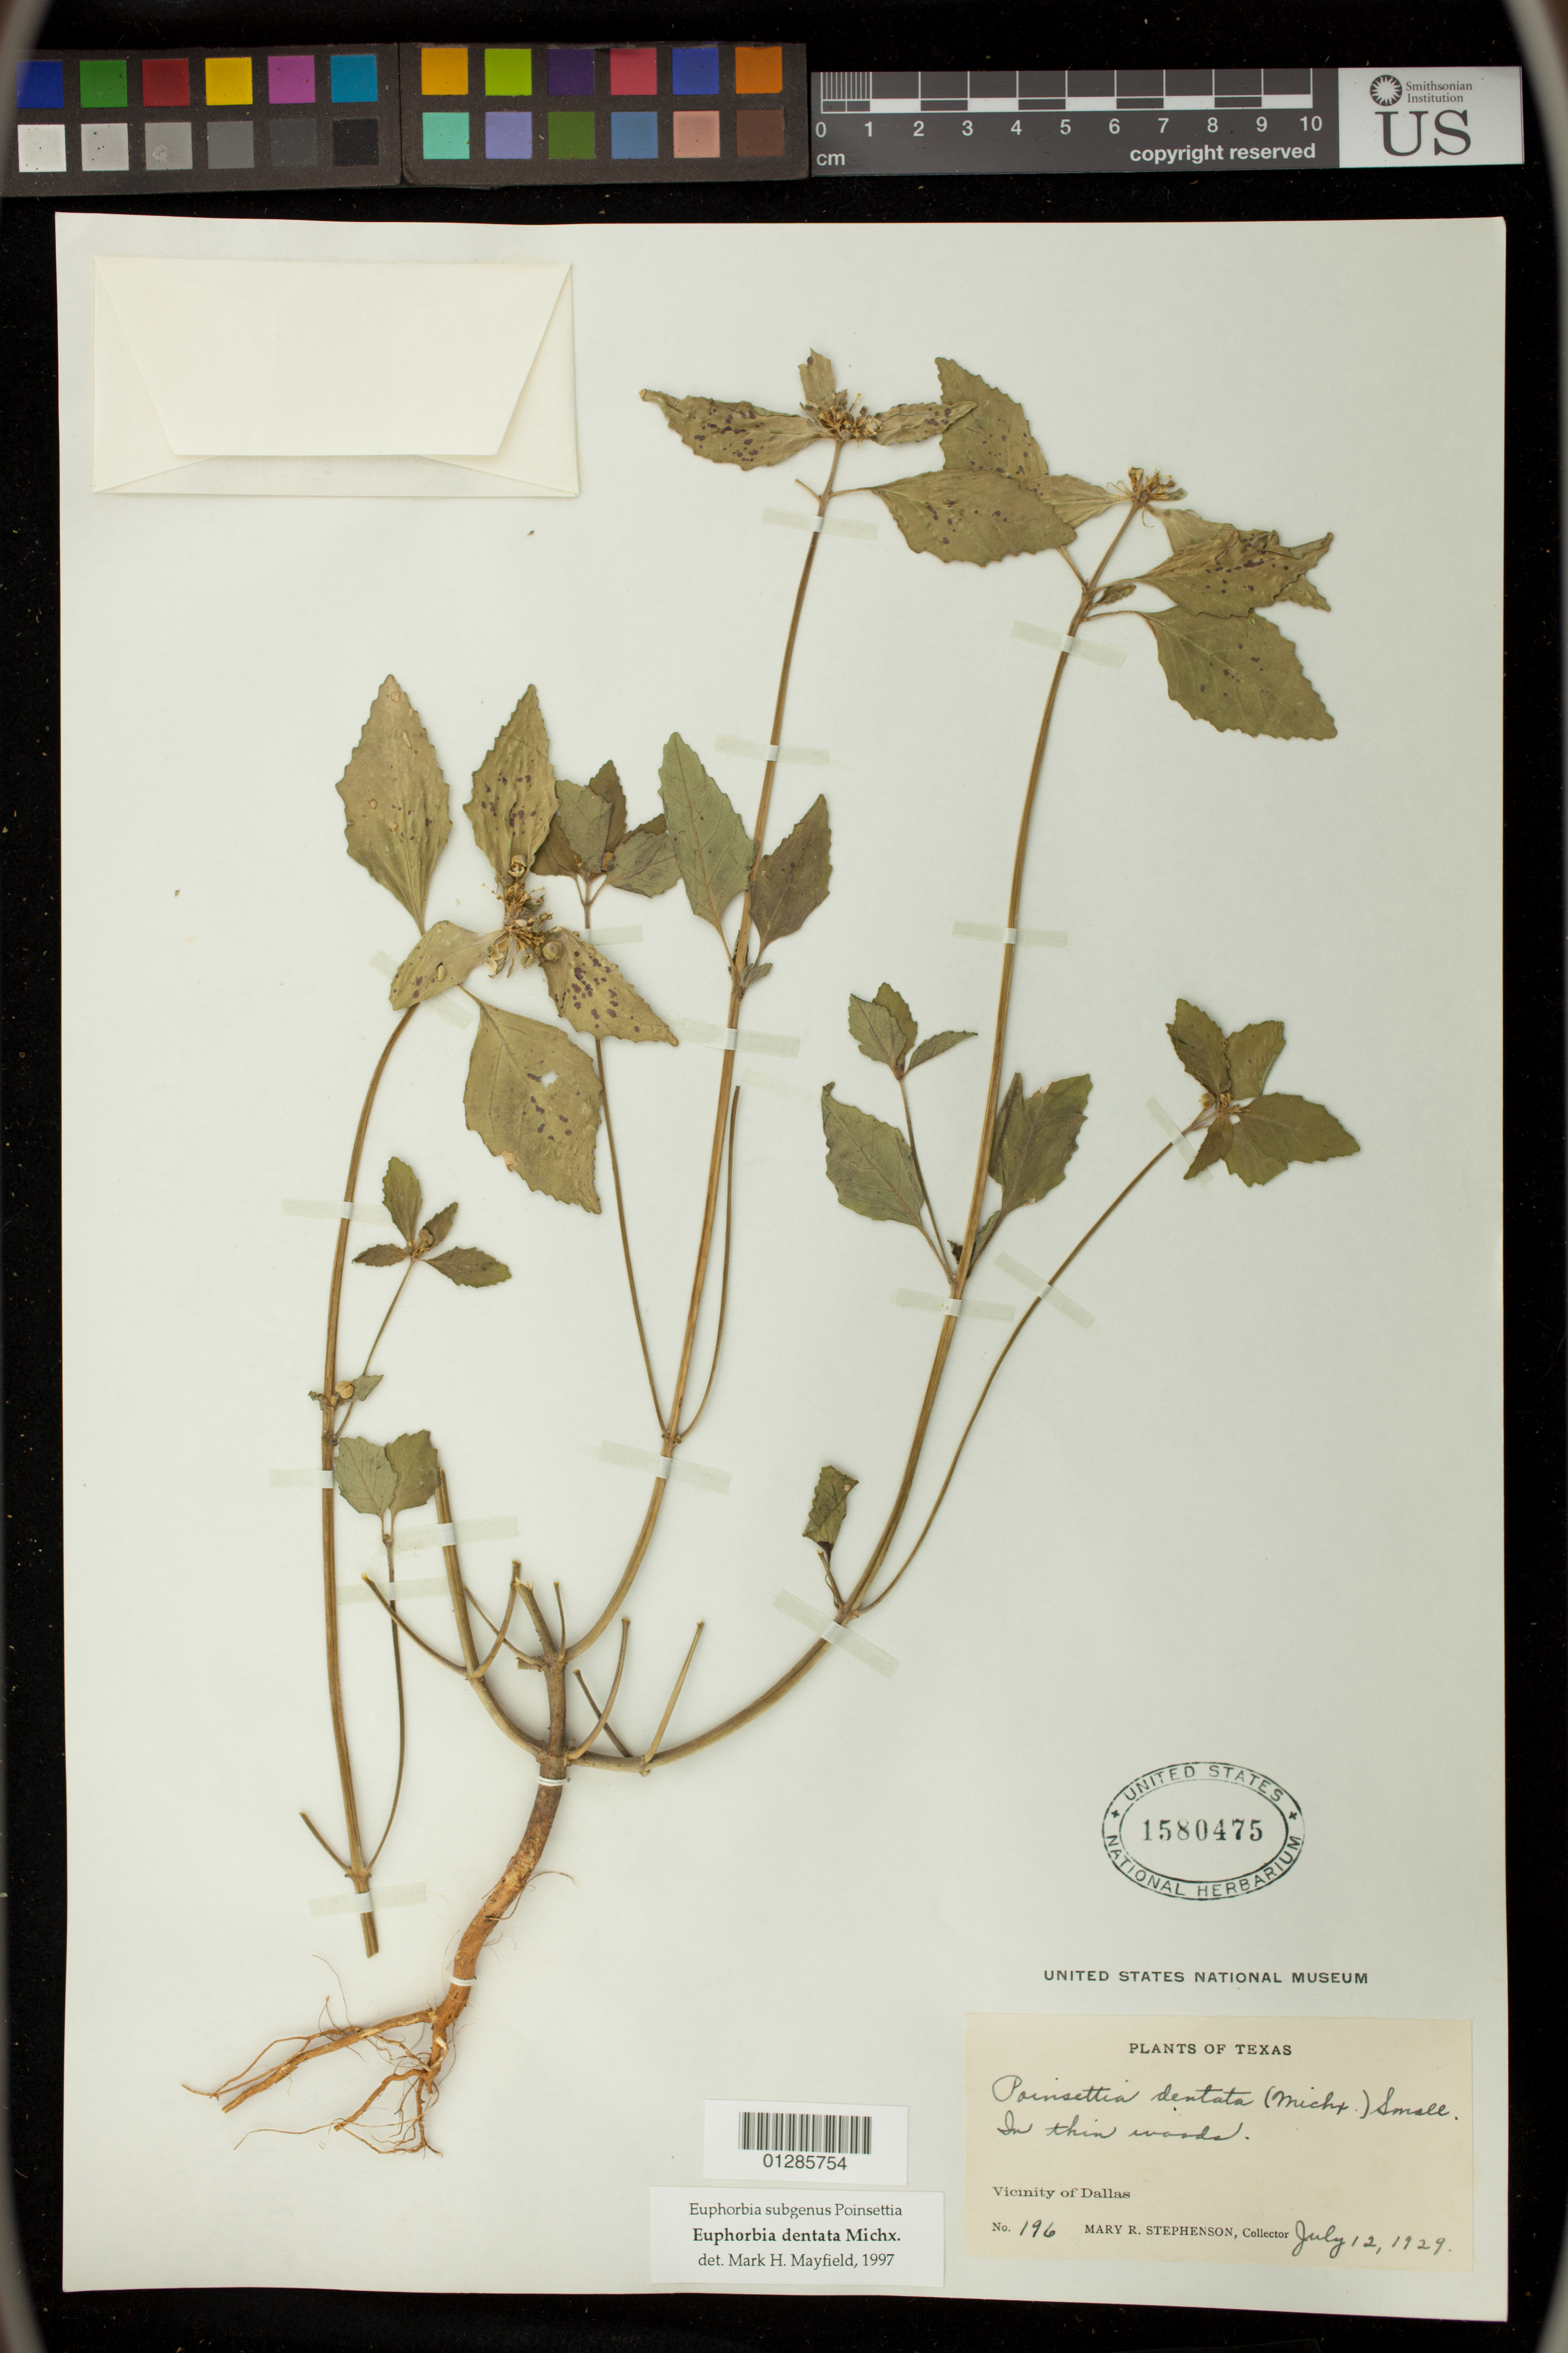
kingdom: Plantae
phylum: Tracheophyta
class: Magnoliopsida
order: Malpighiales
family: Euphorbiaceae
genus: Euphorbia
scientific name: Euphorbia dentata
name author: Michx.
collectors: M. Stephenson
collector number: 196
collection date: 1929-07-12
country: United States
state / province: Texas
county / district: Dallas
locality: Vicinity of Dallas.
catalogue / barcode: US 1580475